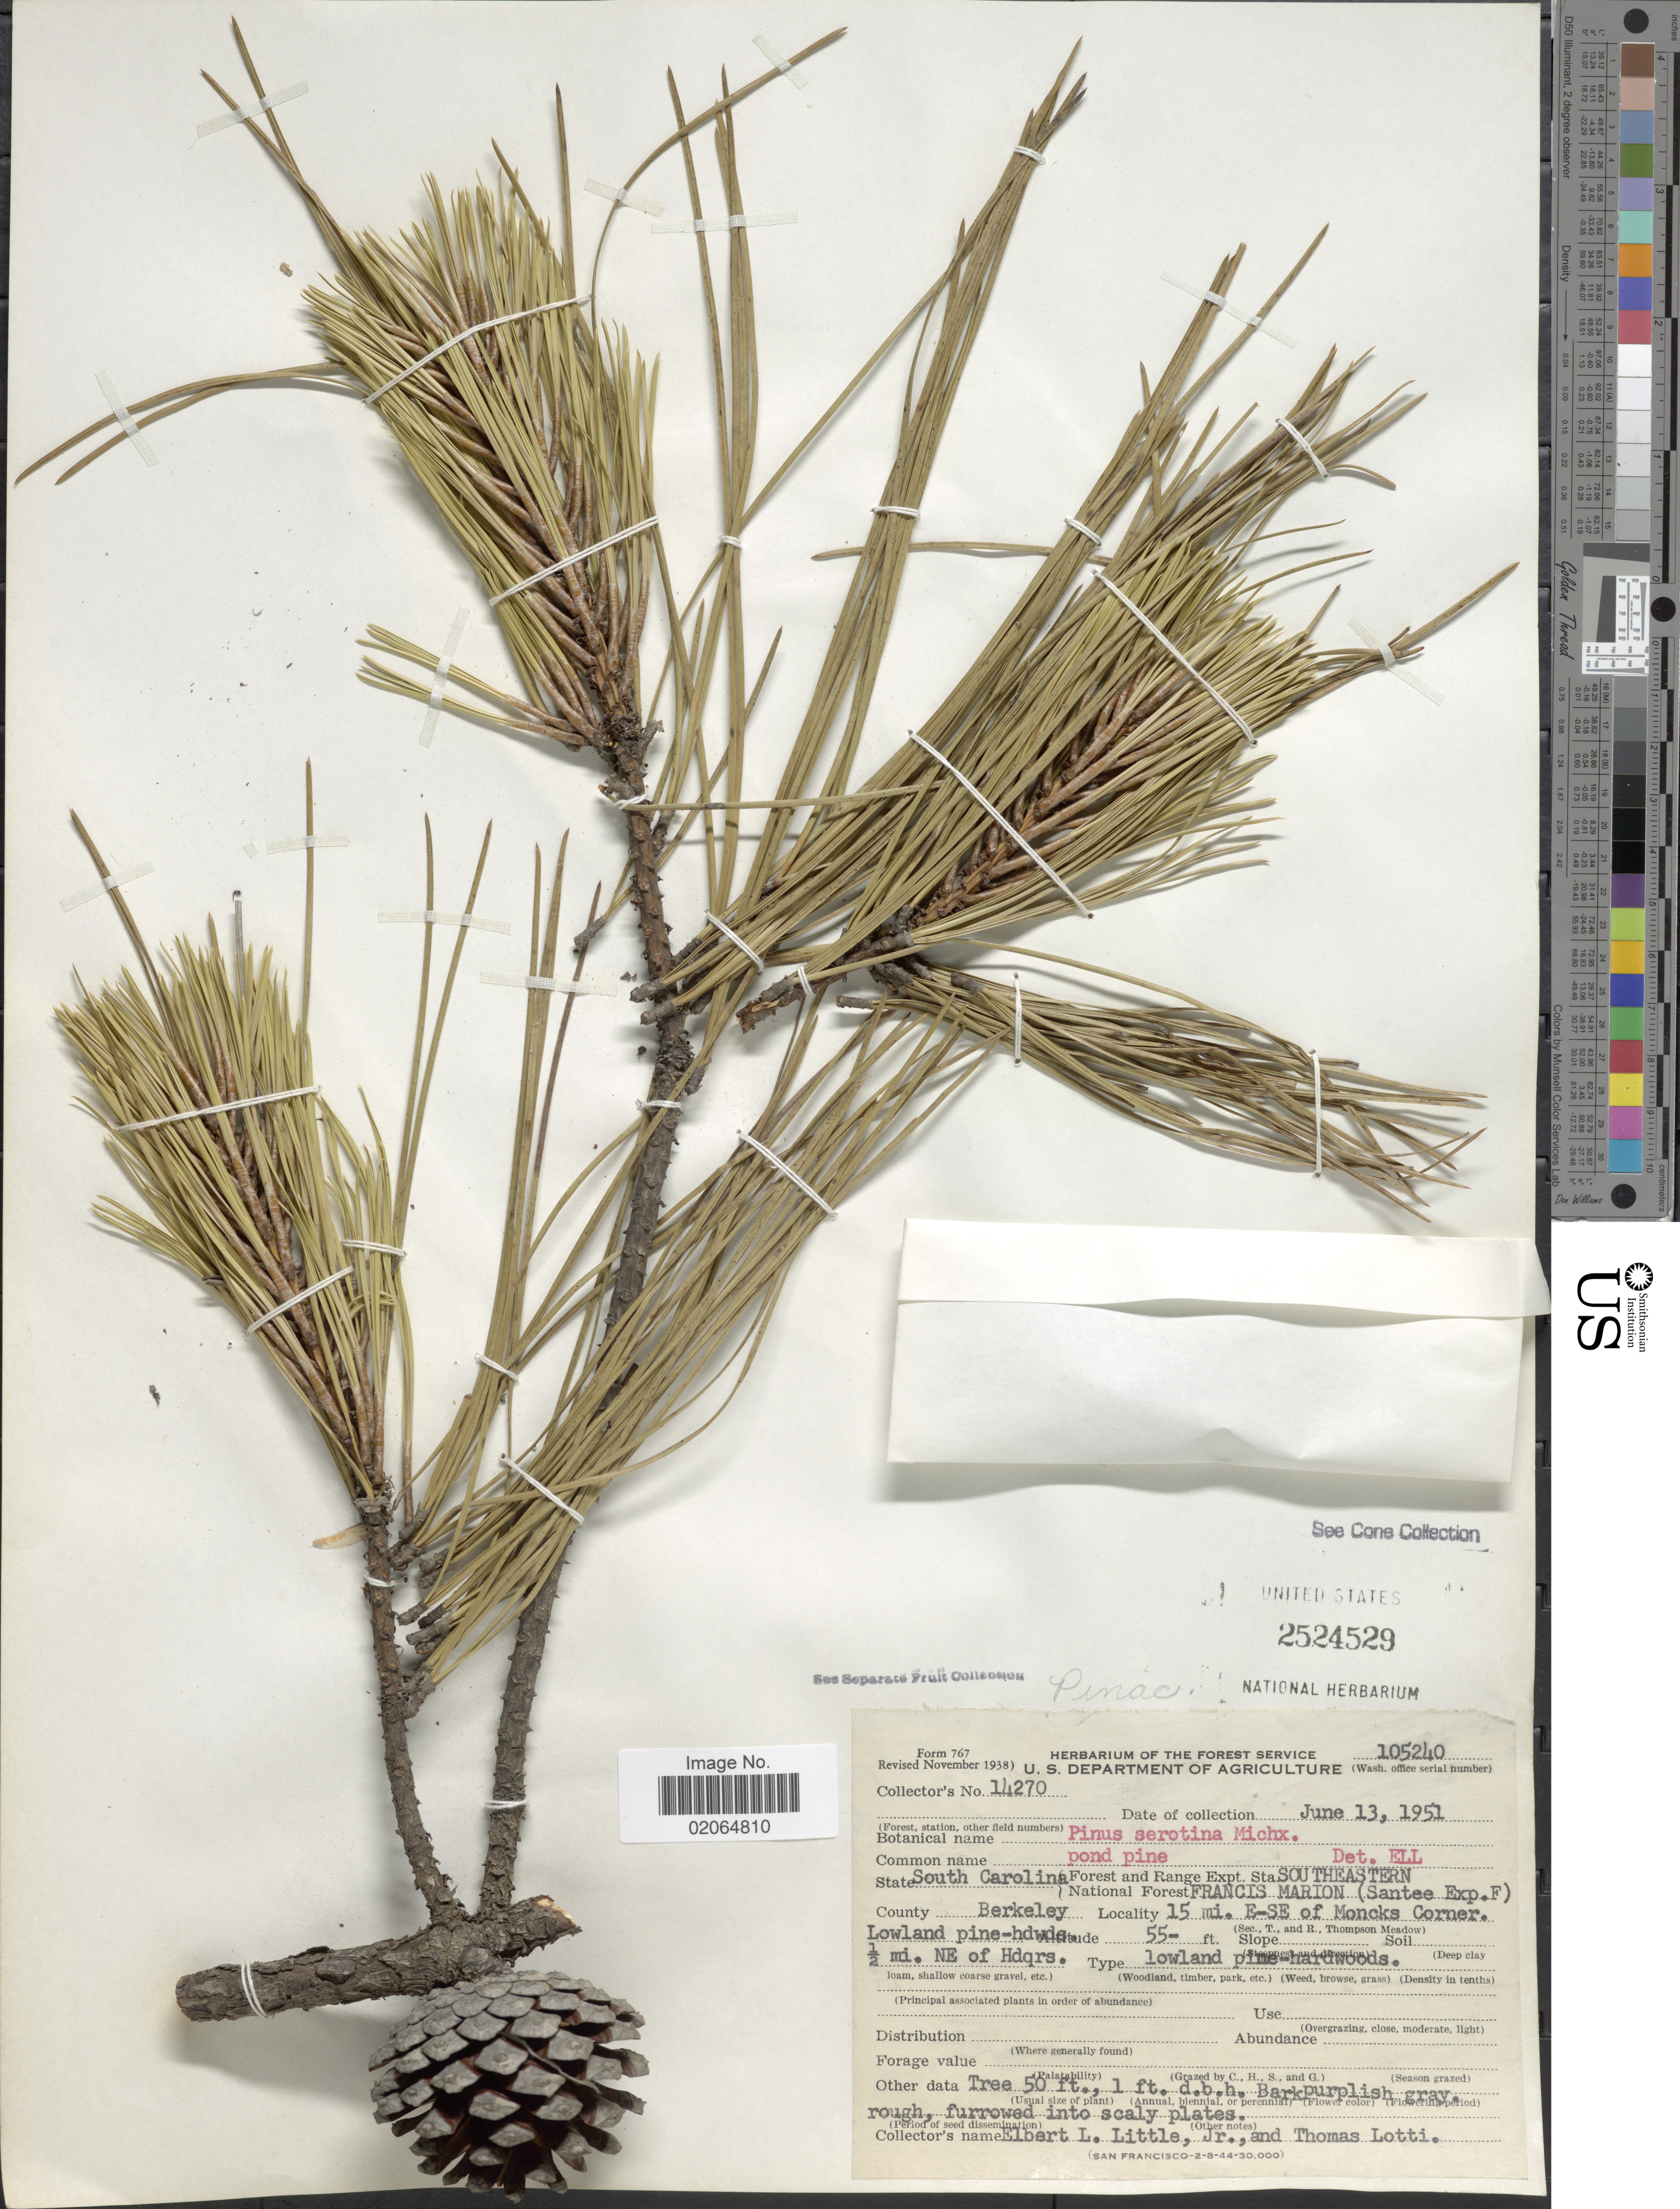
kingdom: Plantae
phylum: Tracheophyta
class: Pinopsida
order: Pinales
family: Pinaceae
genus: Pinus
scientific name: Pinus serotina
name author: Michx.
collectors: E. L. Little & T. Lotti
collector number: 14270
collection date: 1951-06-13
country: United States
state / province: South Carolina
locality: County Berkeley, 15 mi. E-SE of Moncks Corner. ½ mi. NE of Hdqrs.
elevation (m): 17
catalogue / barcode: US 2524529